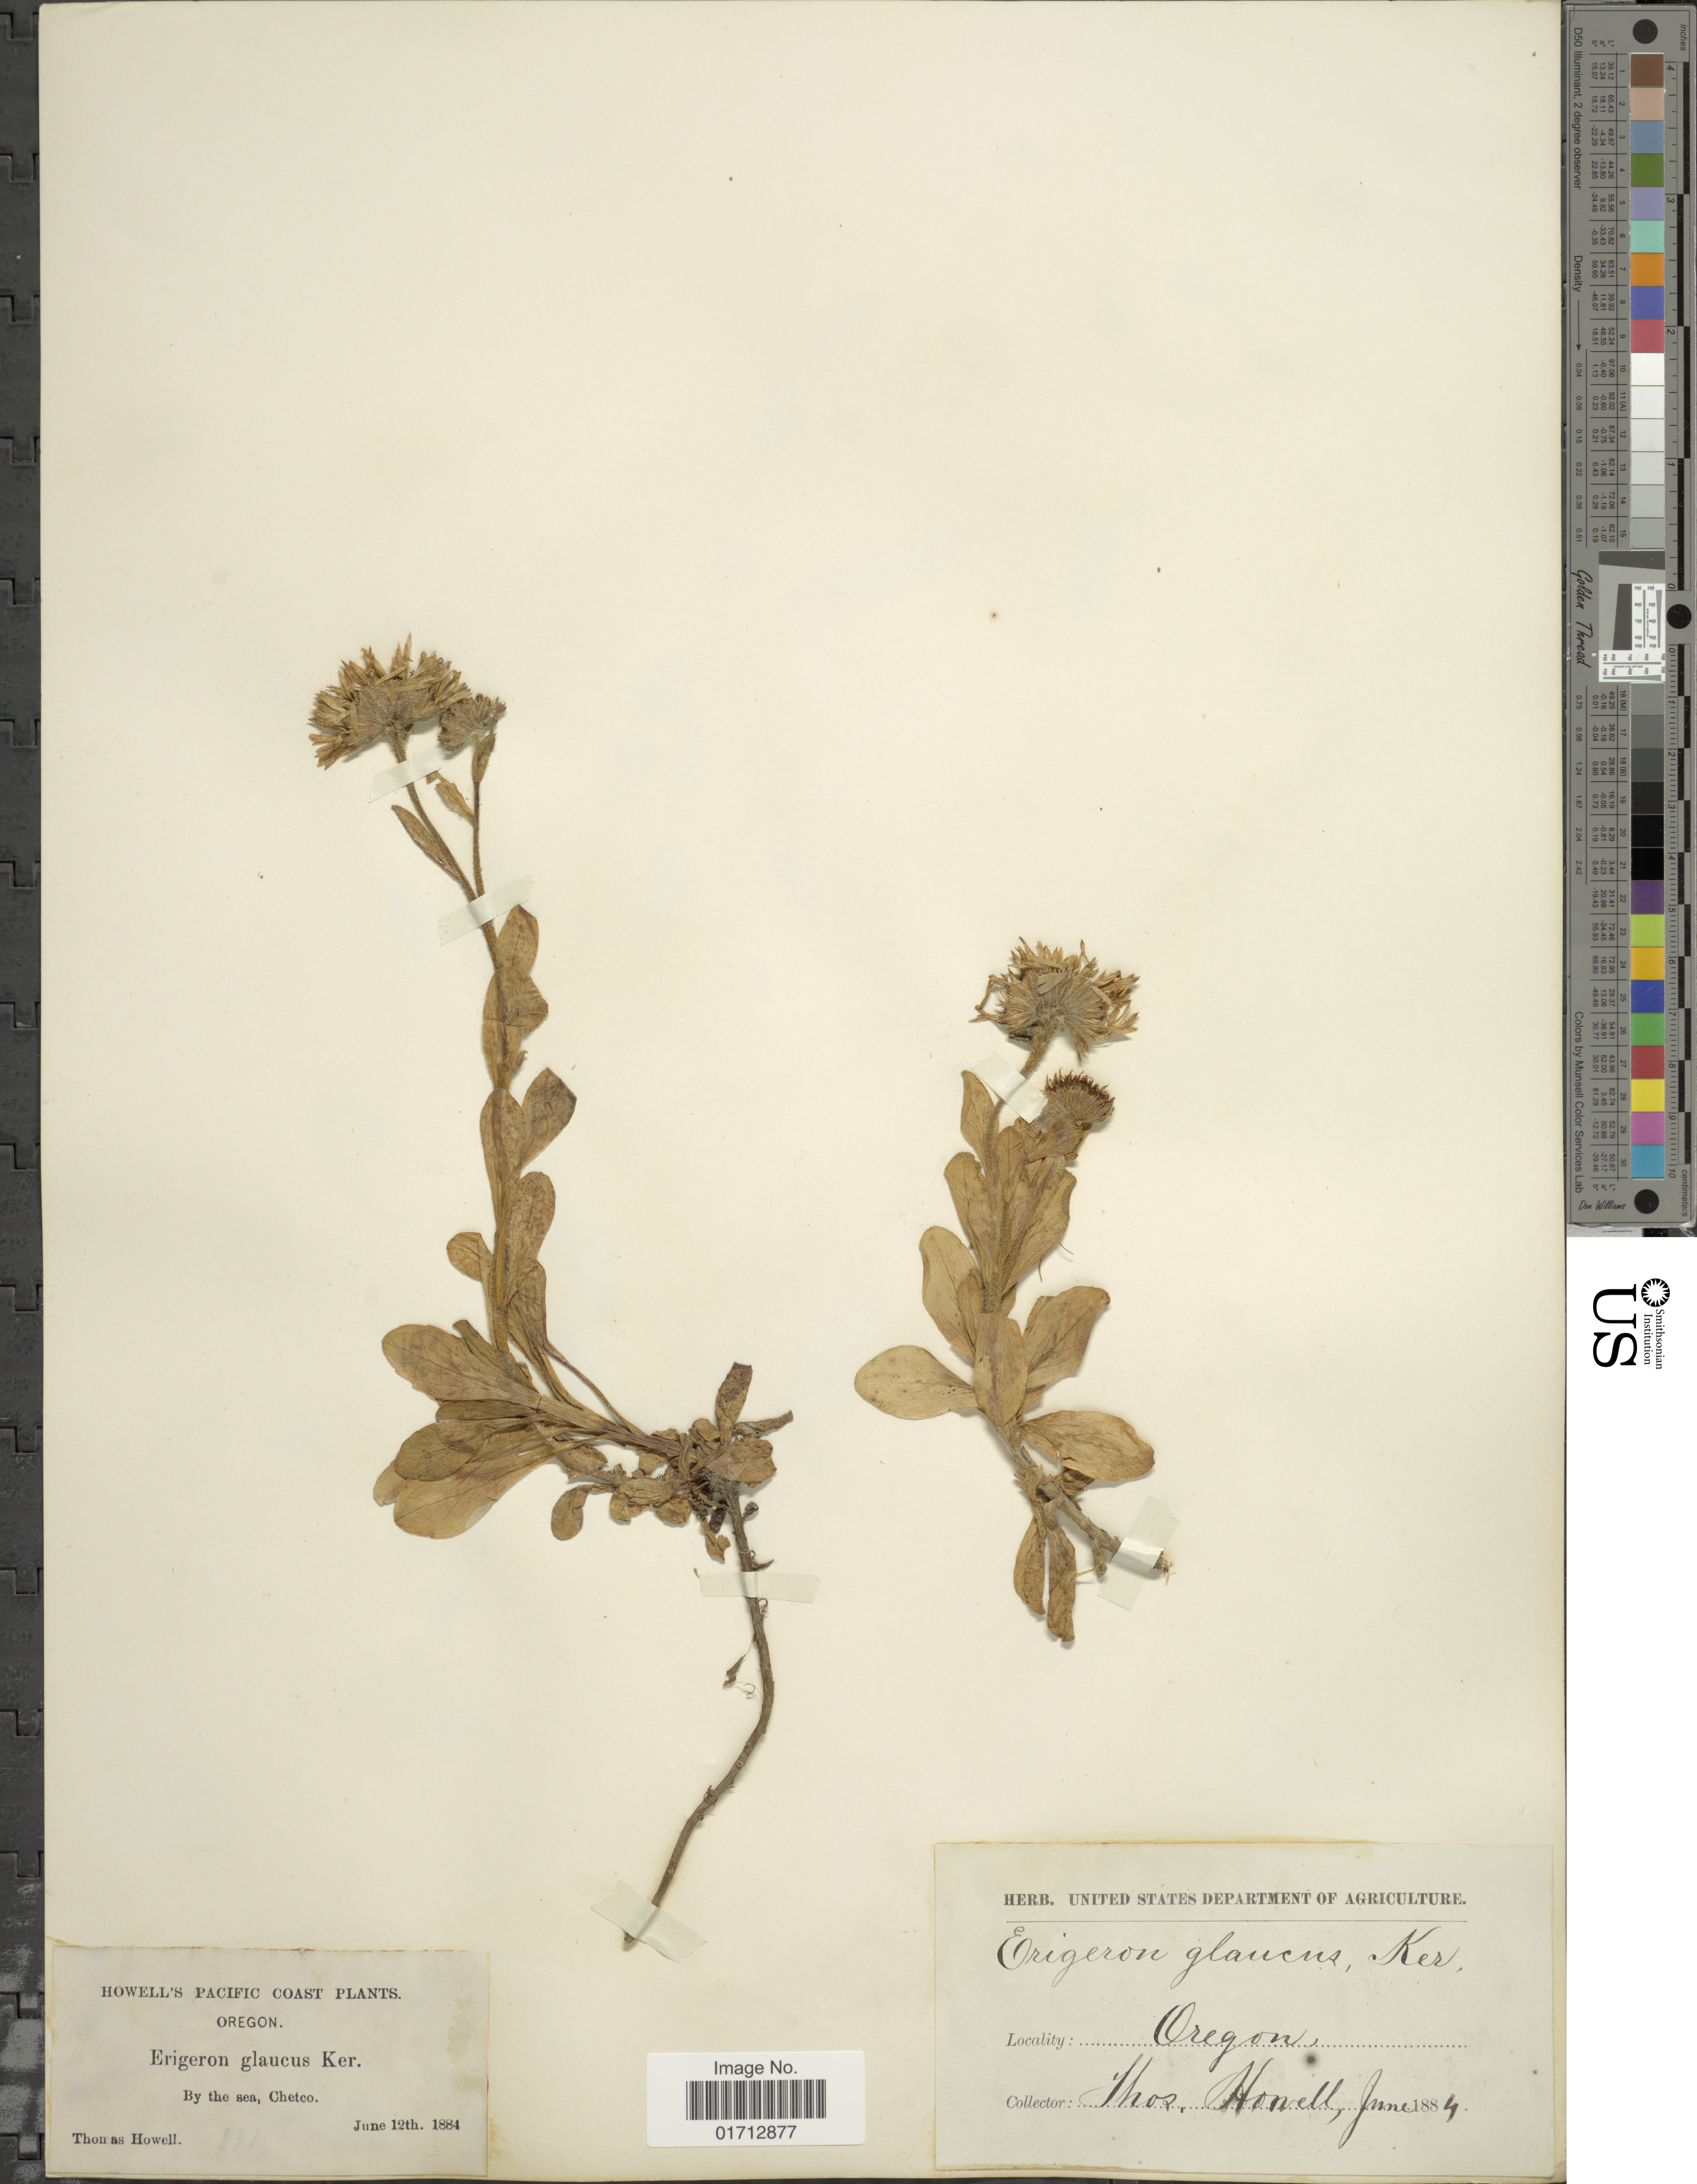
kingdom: Plantae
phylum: Tracheophyta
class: Magnoliopsida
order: Asterales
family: Asteraceae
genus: Erigeron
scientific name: Erigeron glaucus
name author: Ker Gawl.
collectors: T. Howell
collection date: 1884-06-12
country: United States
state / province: Oregon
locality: By the sea, Chetco. Pacific Coast.